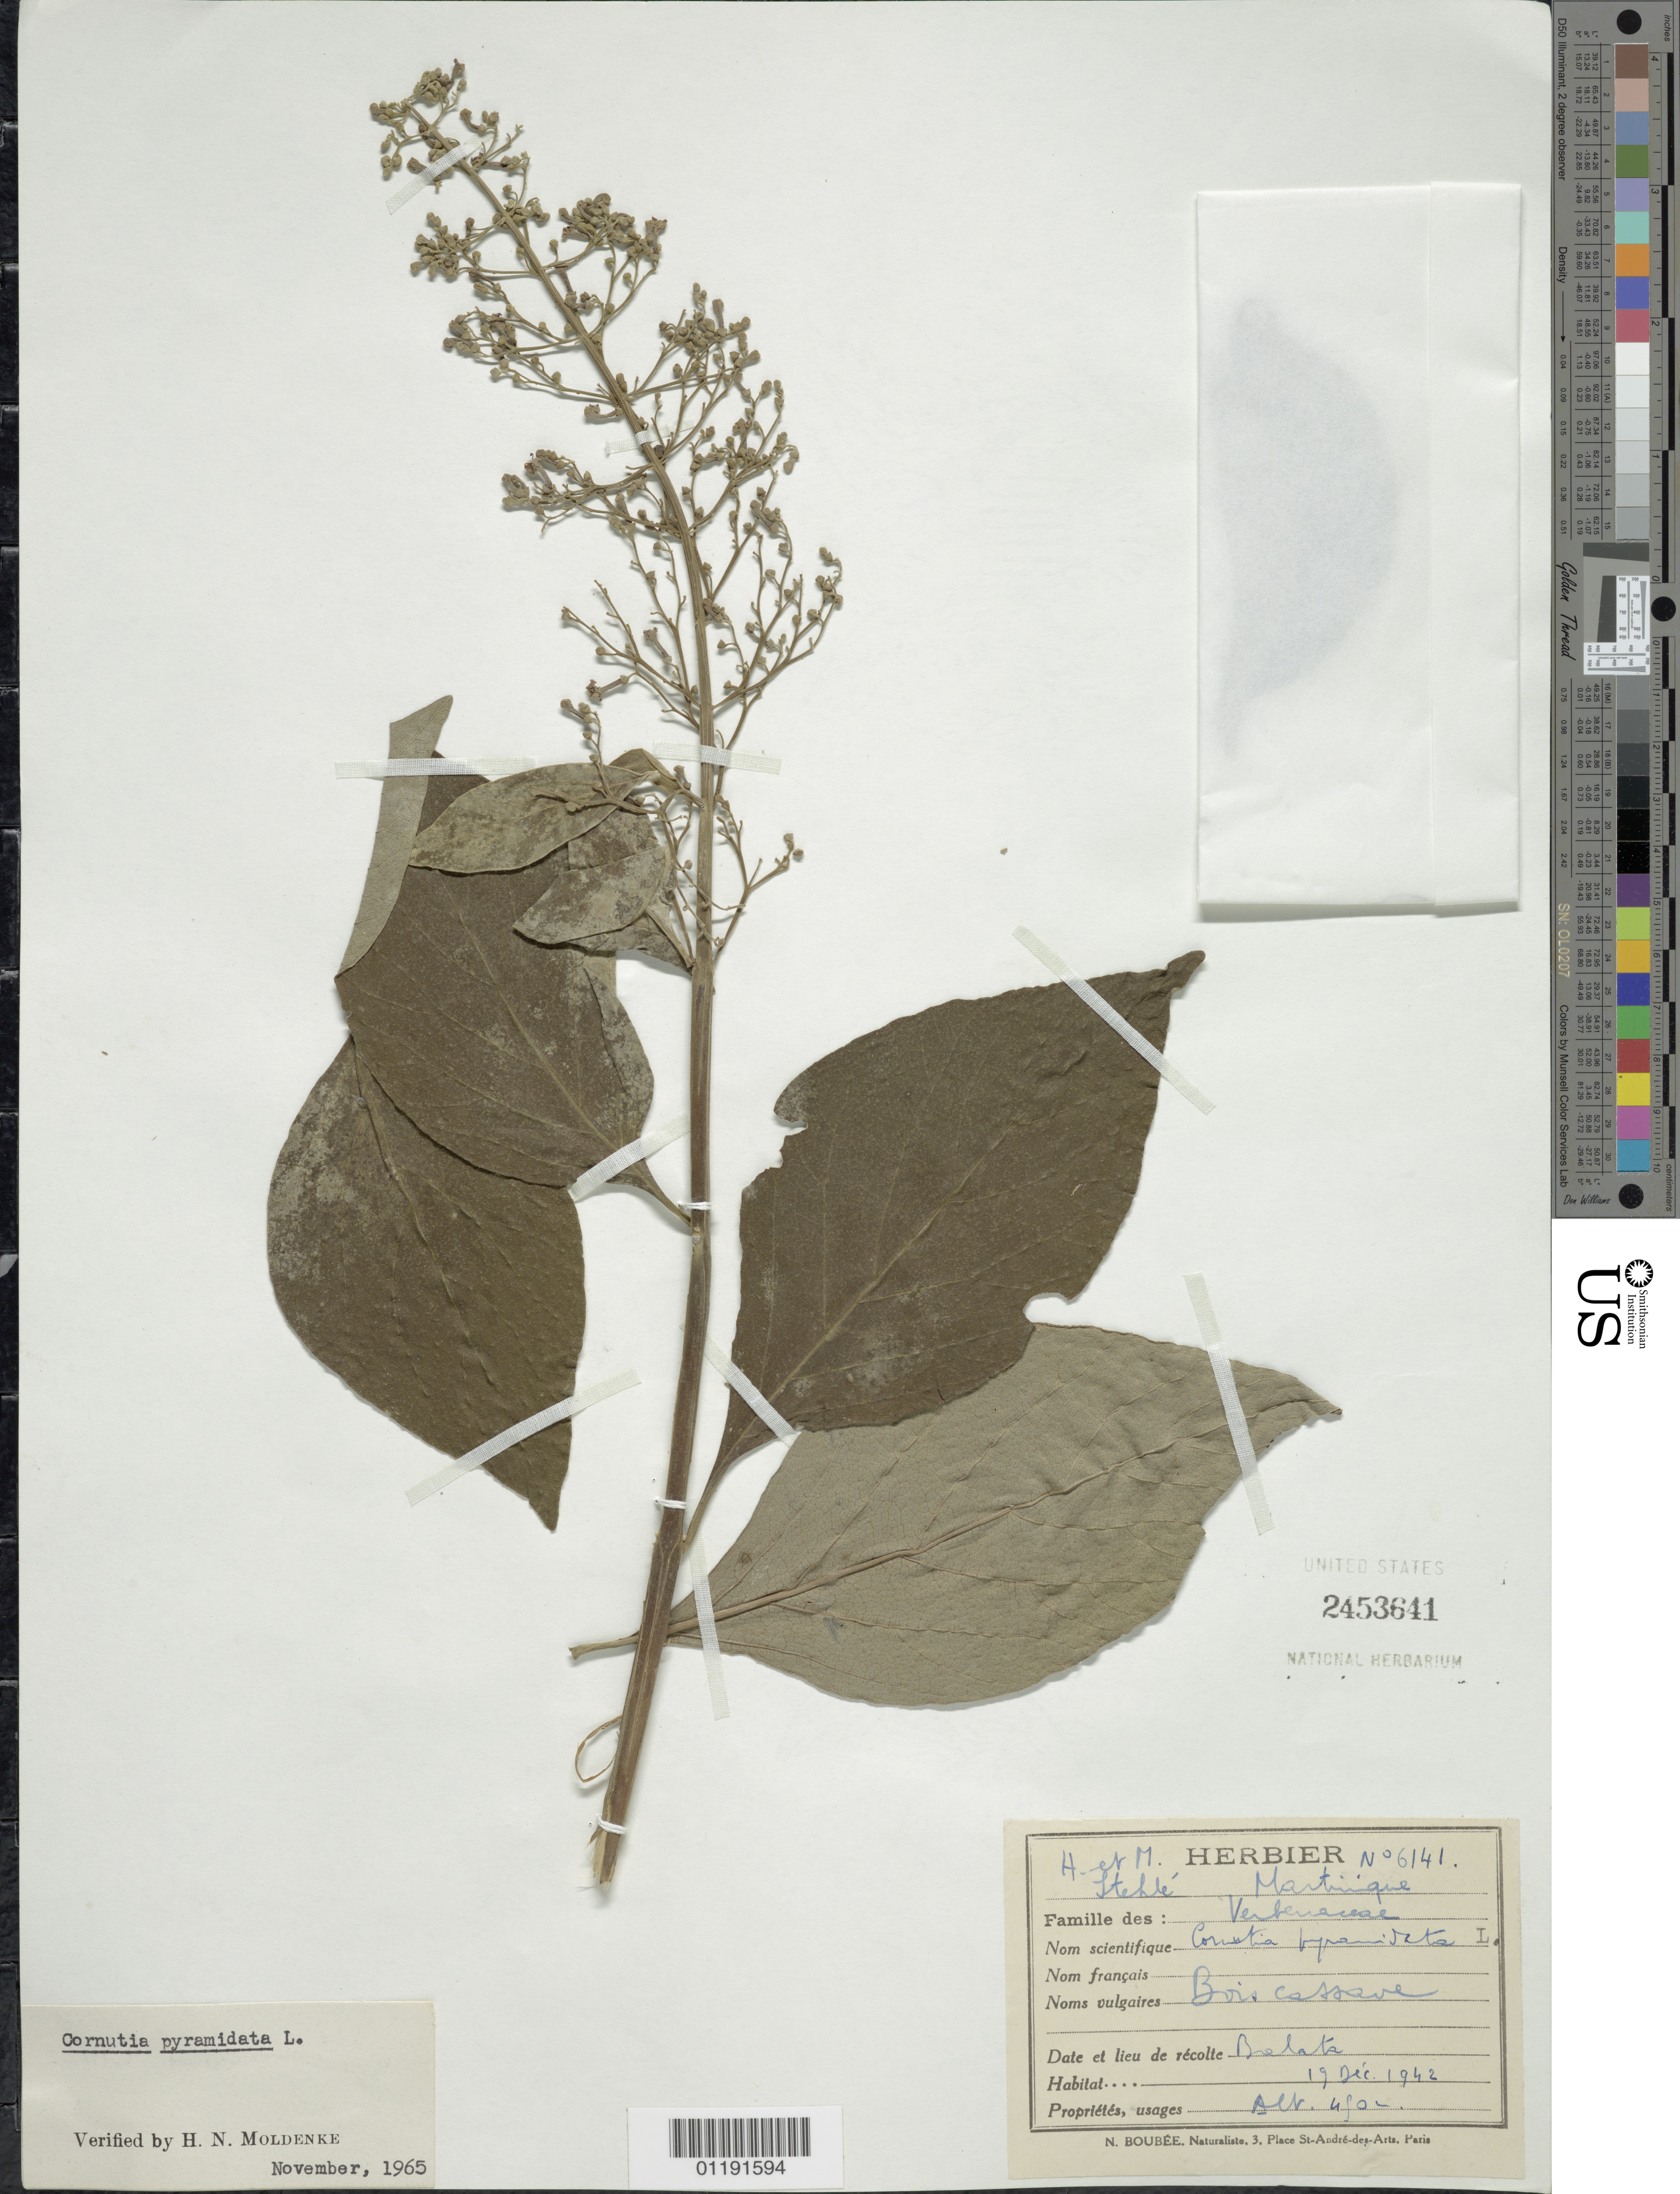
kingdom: Plantae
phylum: Tracheophyta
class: Magnoliopsida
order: Lamiales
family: Lamiaceae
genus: Cornutia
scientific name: Cornutia pyramidata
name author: L.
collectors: H. Stehlé & M. Stehlé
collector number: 6141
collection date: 1942-12-19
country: Martinique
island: Martinique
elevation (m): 490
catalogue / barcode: US 2453641